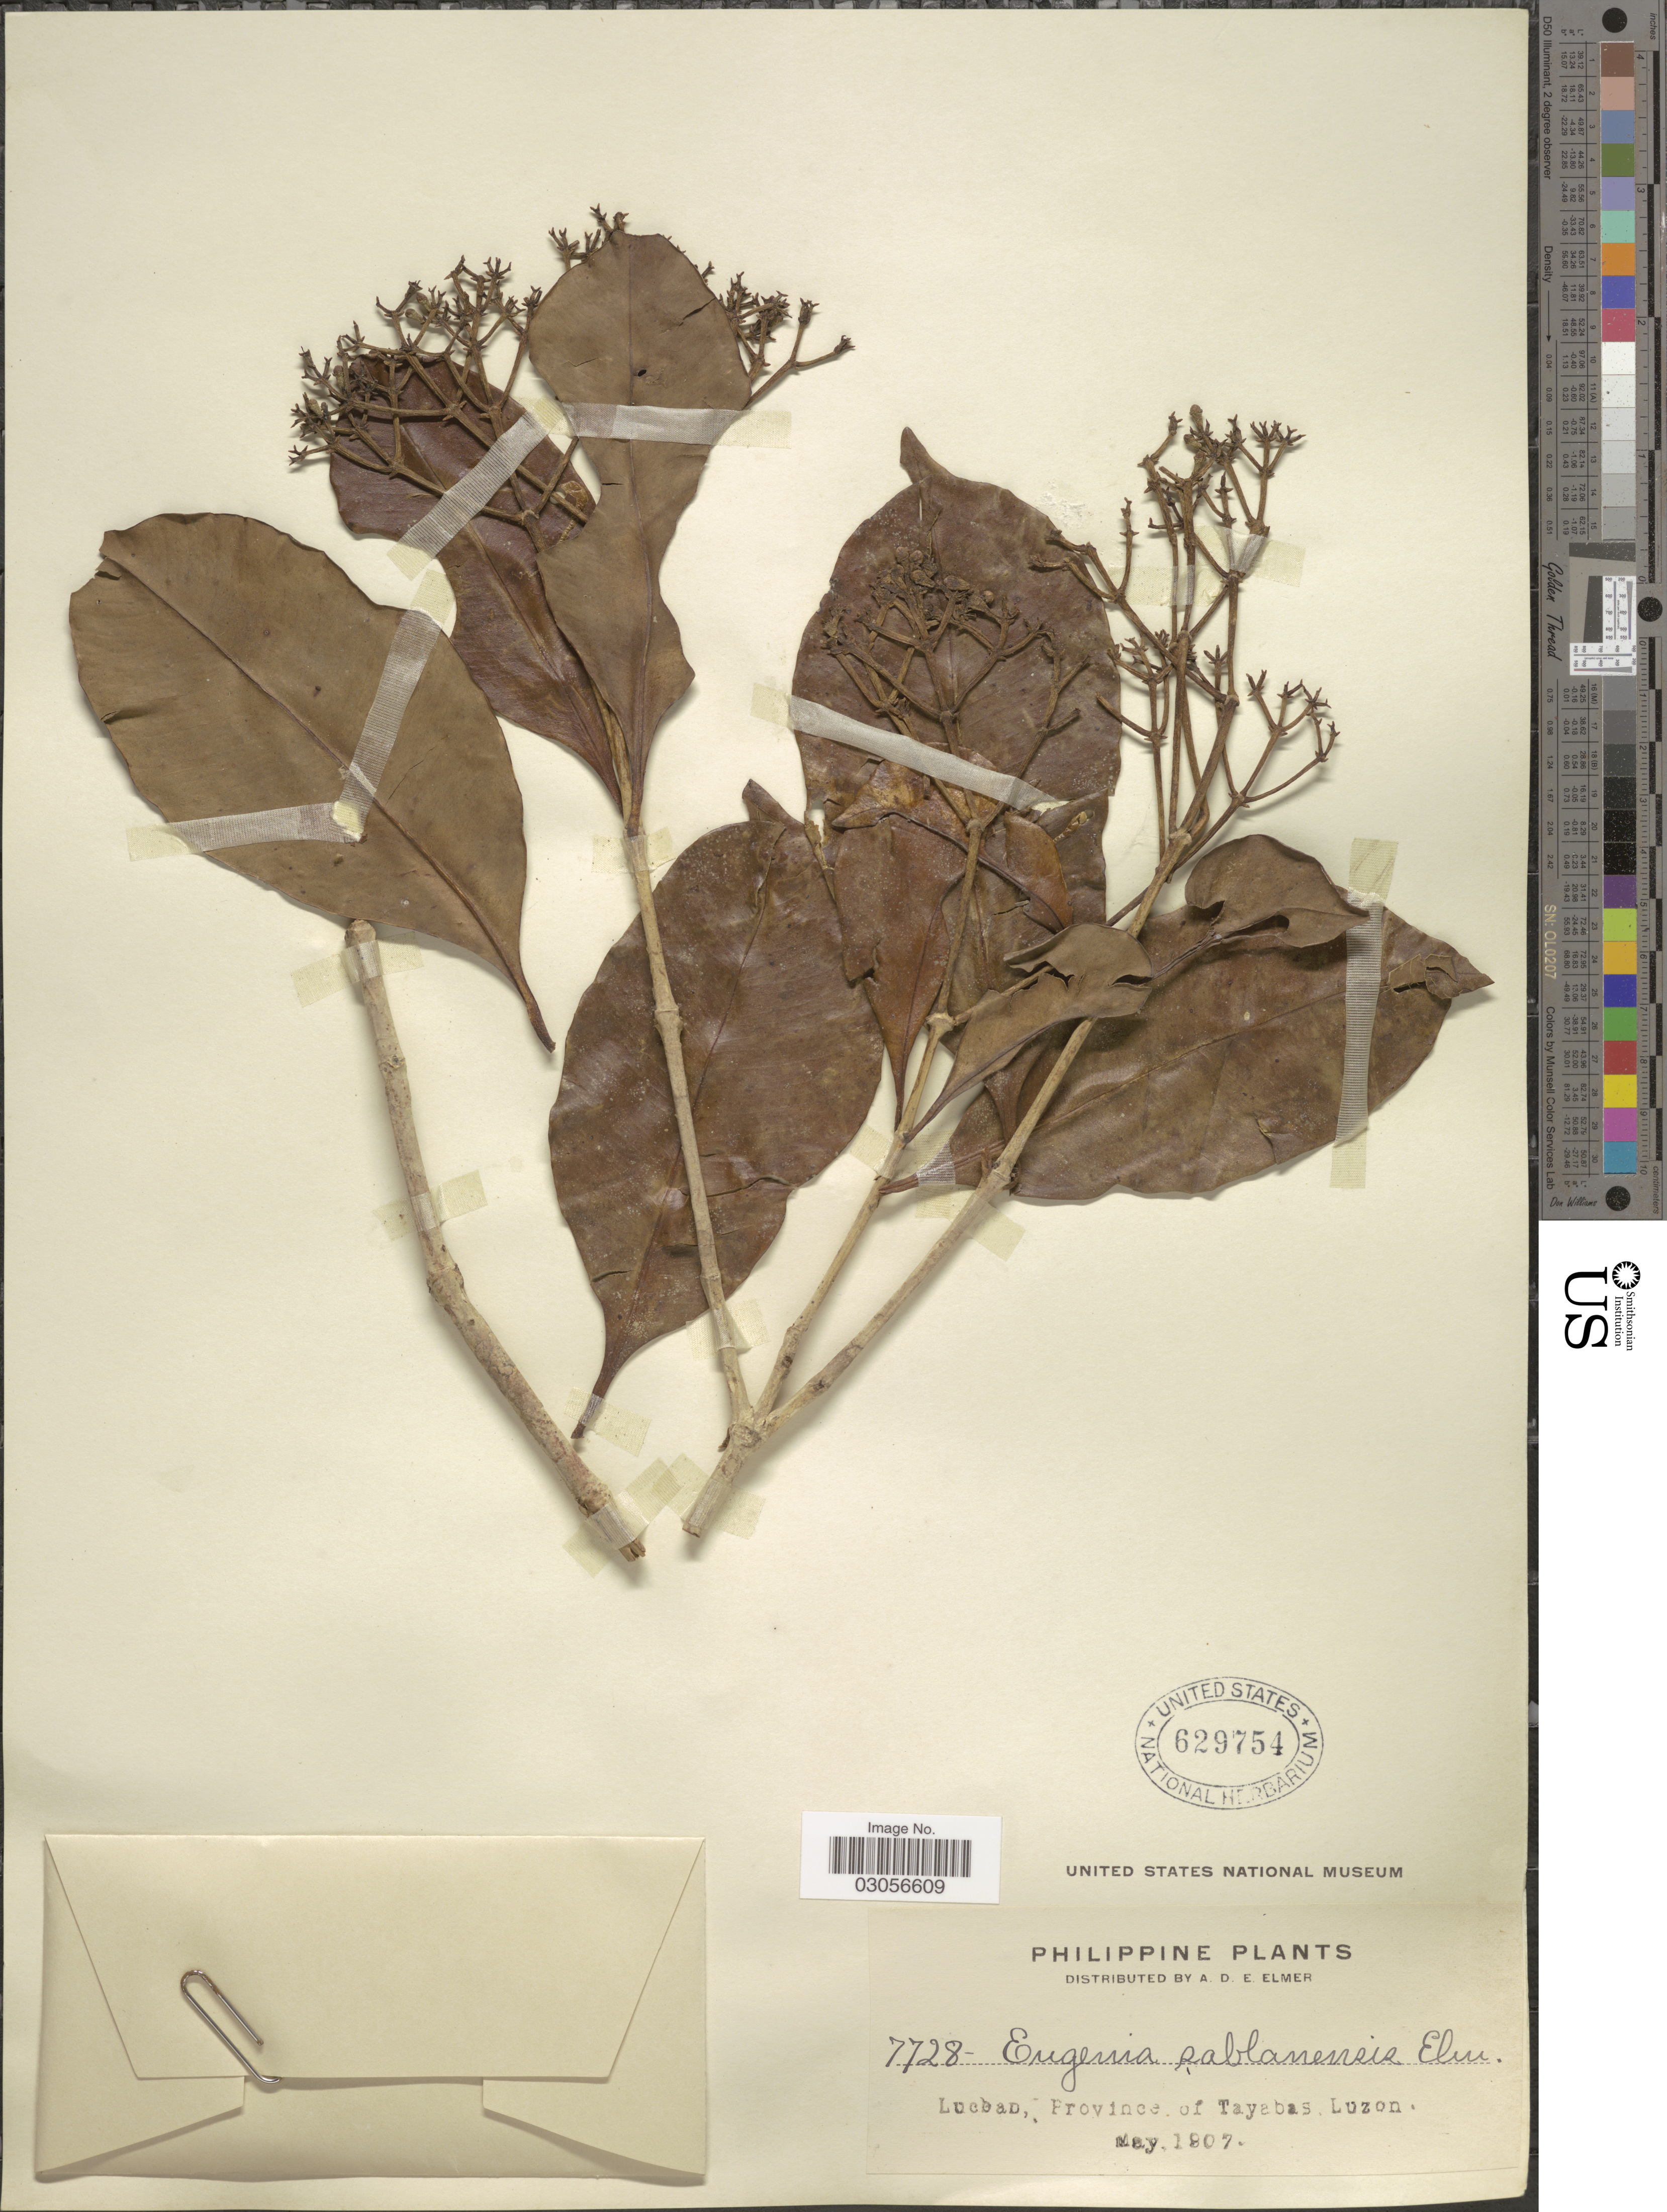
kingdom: Plantae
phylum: Tracheophyta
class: Magnoliopsida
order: Myrtales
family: Myrtaceae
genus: Syzygium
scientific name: Syzygium fastigiatum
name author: (Blume) Merr. & L.M. Perry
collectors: A. D. E. Elmer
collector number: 7728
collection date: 1907-05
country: Philippines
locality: Lucban. Province of Tayabas. Luzon.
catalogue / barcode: US 629754